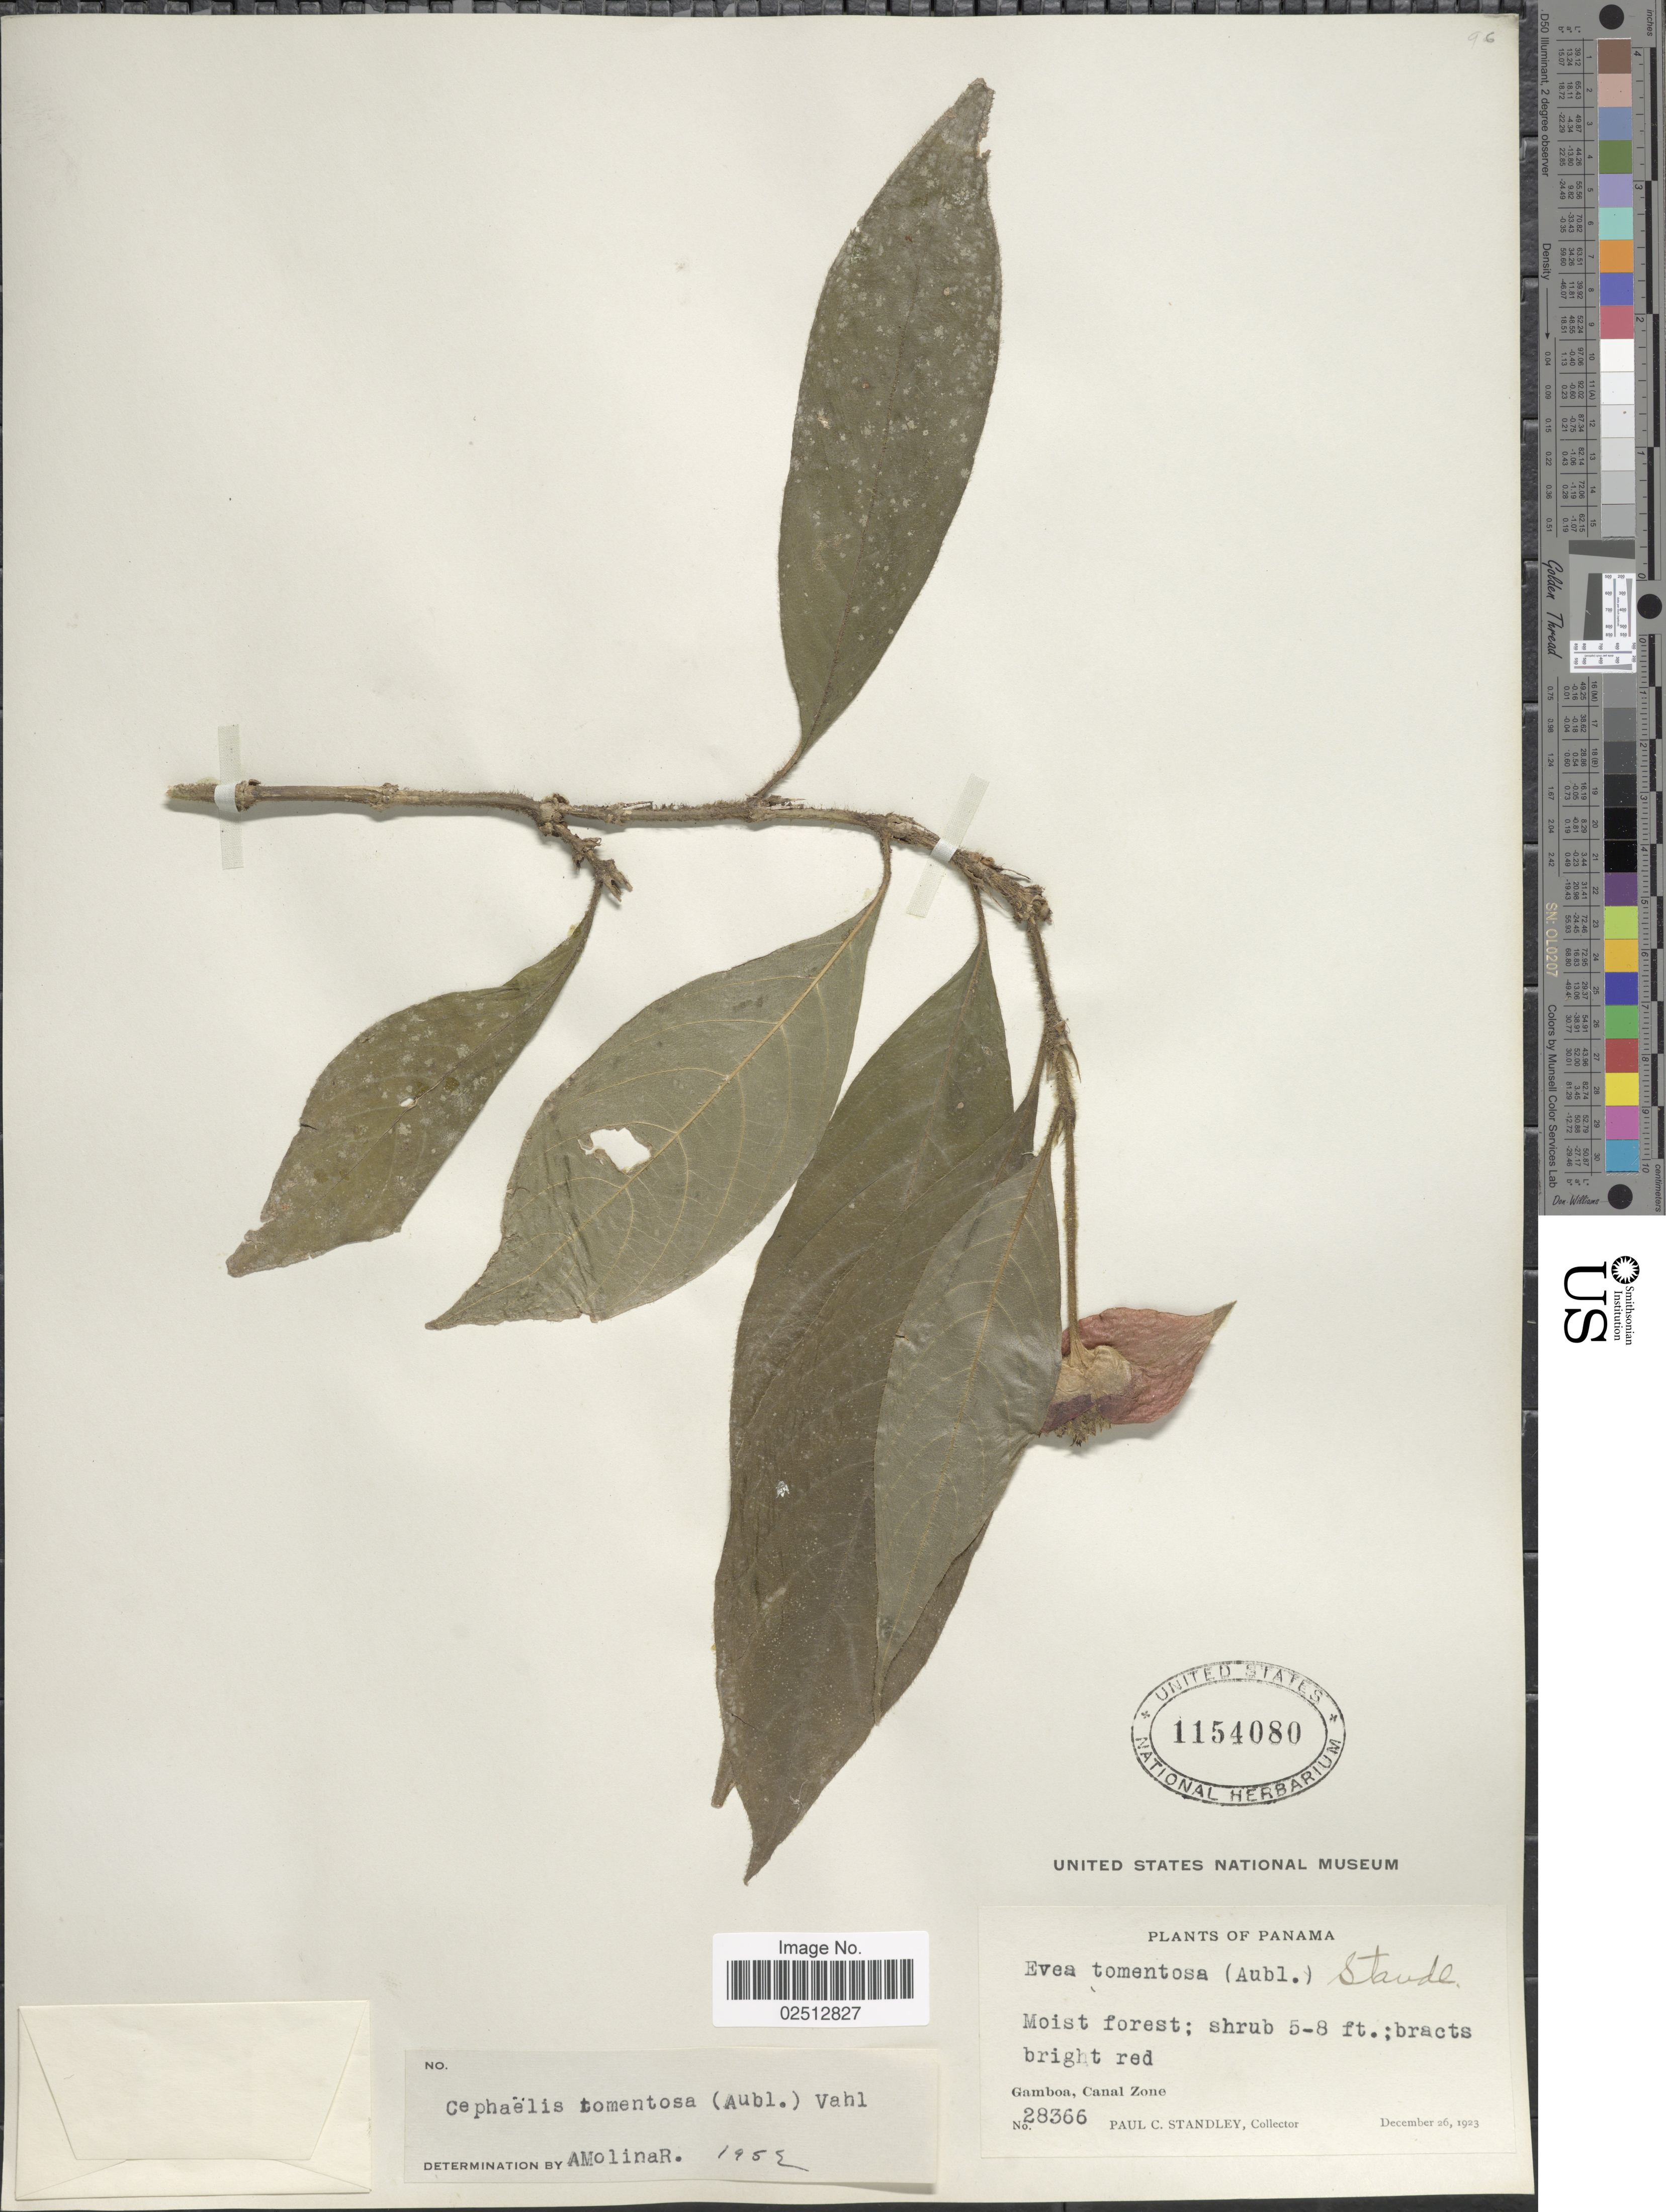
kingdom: Plantae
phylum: Tracheophyta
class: Magnoliopsida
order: Gentianales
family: Rubiaceae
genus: Psychotria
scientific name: Psychotria poeppigiana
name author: Müll. Arg.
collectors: P. C. Standley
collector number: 28366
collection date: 1923-12-26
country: Panama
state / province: Colón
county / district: Canal Zone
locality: Gamboa, Canal Zone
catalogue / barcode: US 1154080